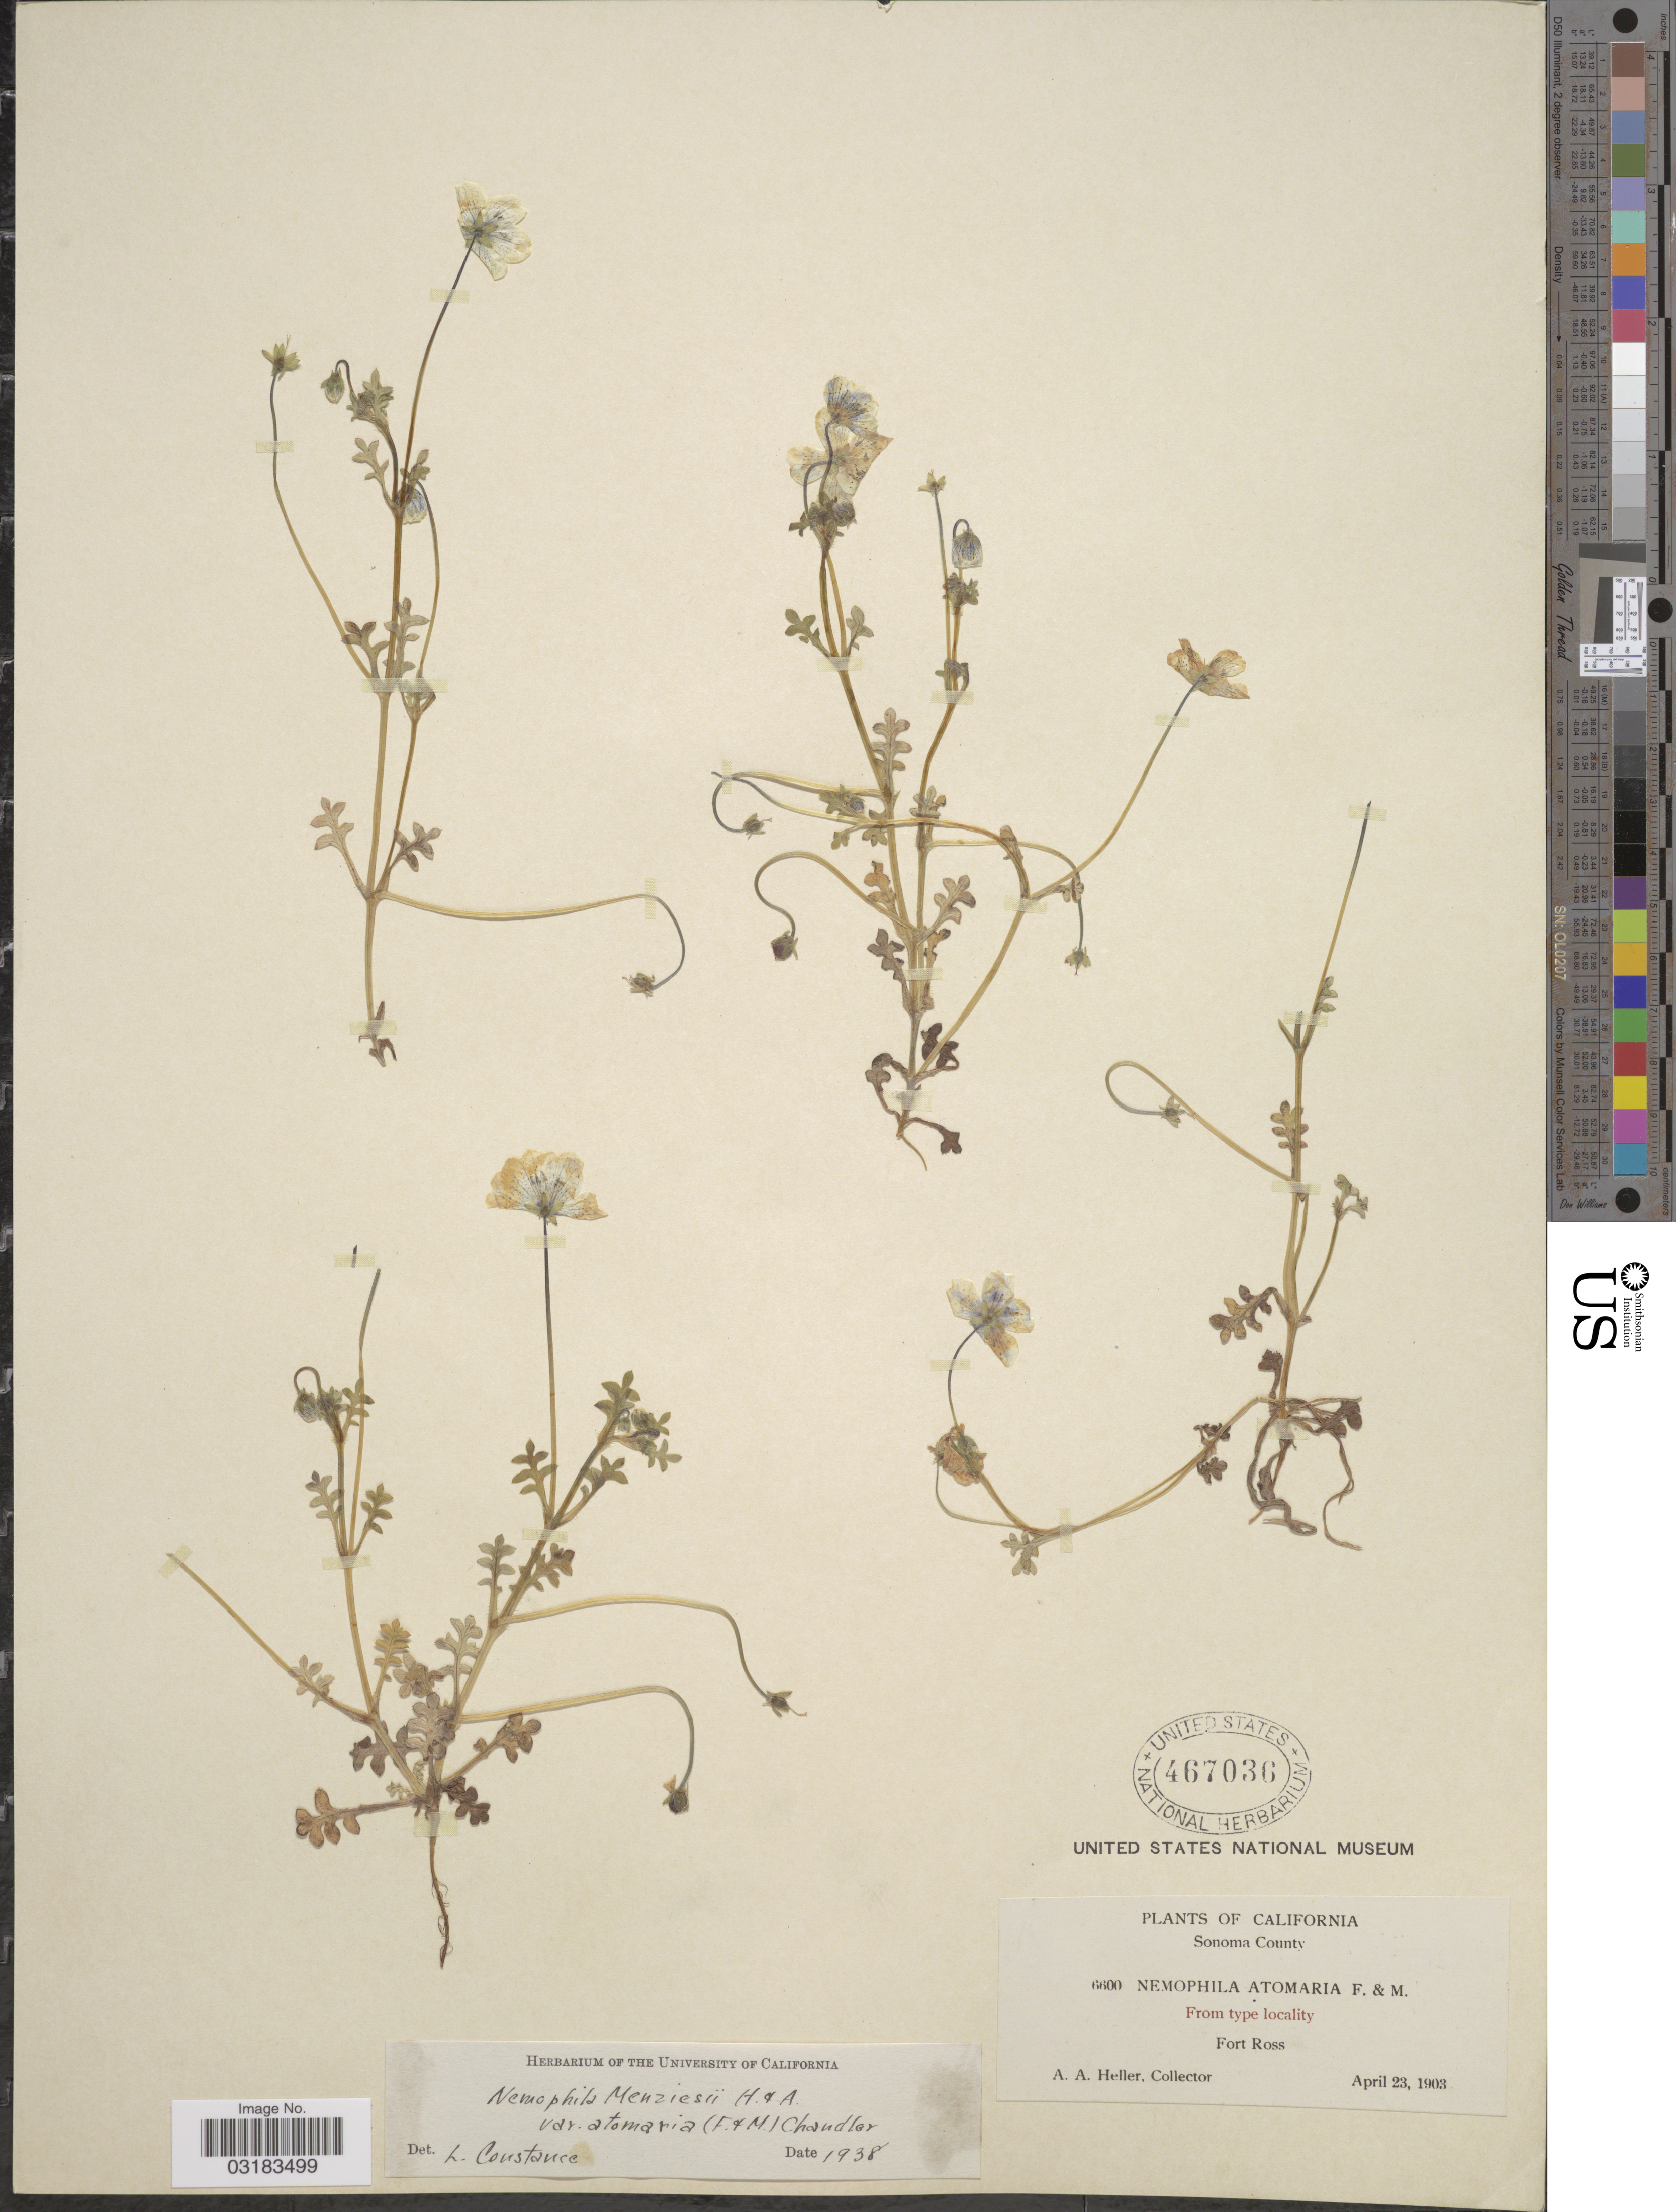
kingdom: Plantae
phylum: Tracheophyta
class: Magnoliopsida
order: Boraginales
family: Hydrophyllaceae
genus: Nemophila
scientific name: Nemophila menziesii var. atomaria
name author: (Fisch. & C.A. Mey.) H.P. Chandler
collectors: A. A. Heller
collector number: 6600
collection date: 1903-04-23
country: United States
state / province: California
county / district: Sonoma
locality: Sonoma County. Fort Ross.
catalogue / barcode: US 467036